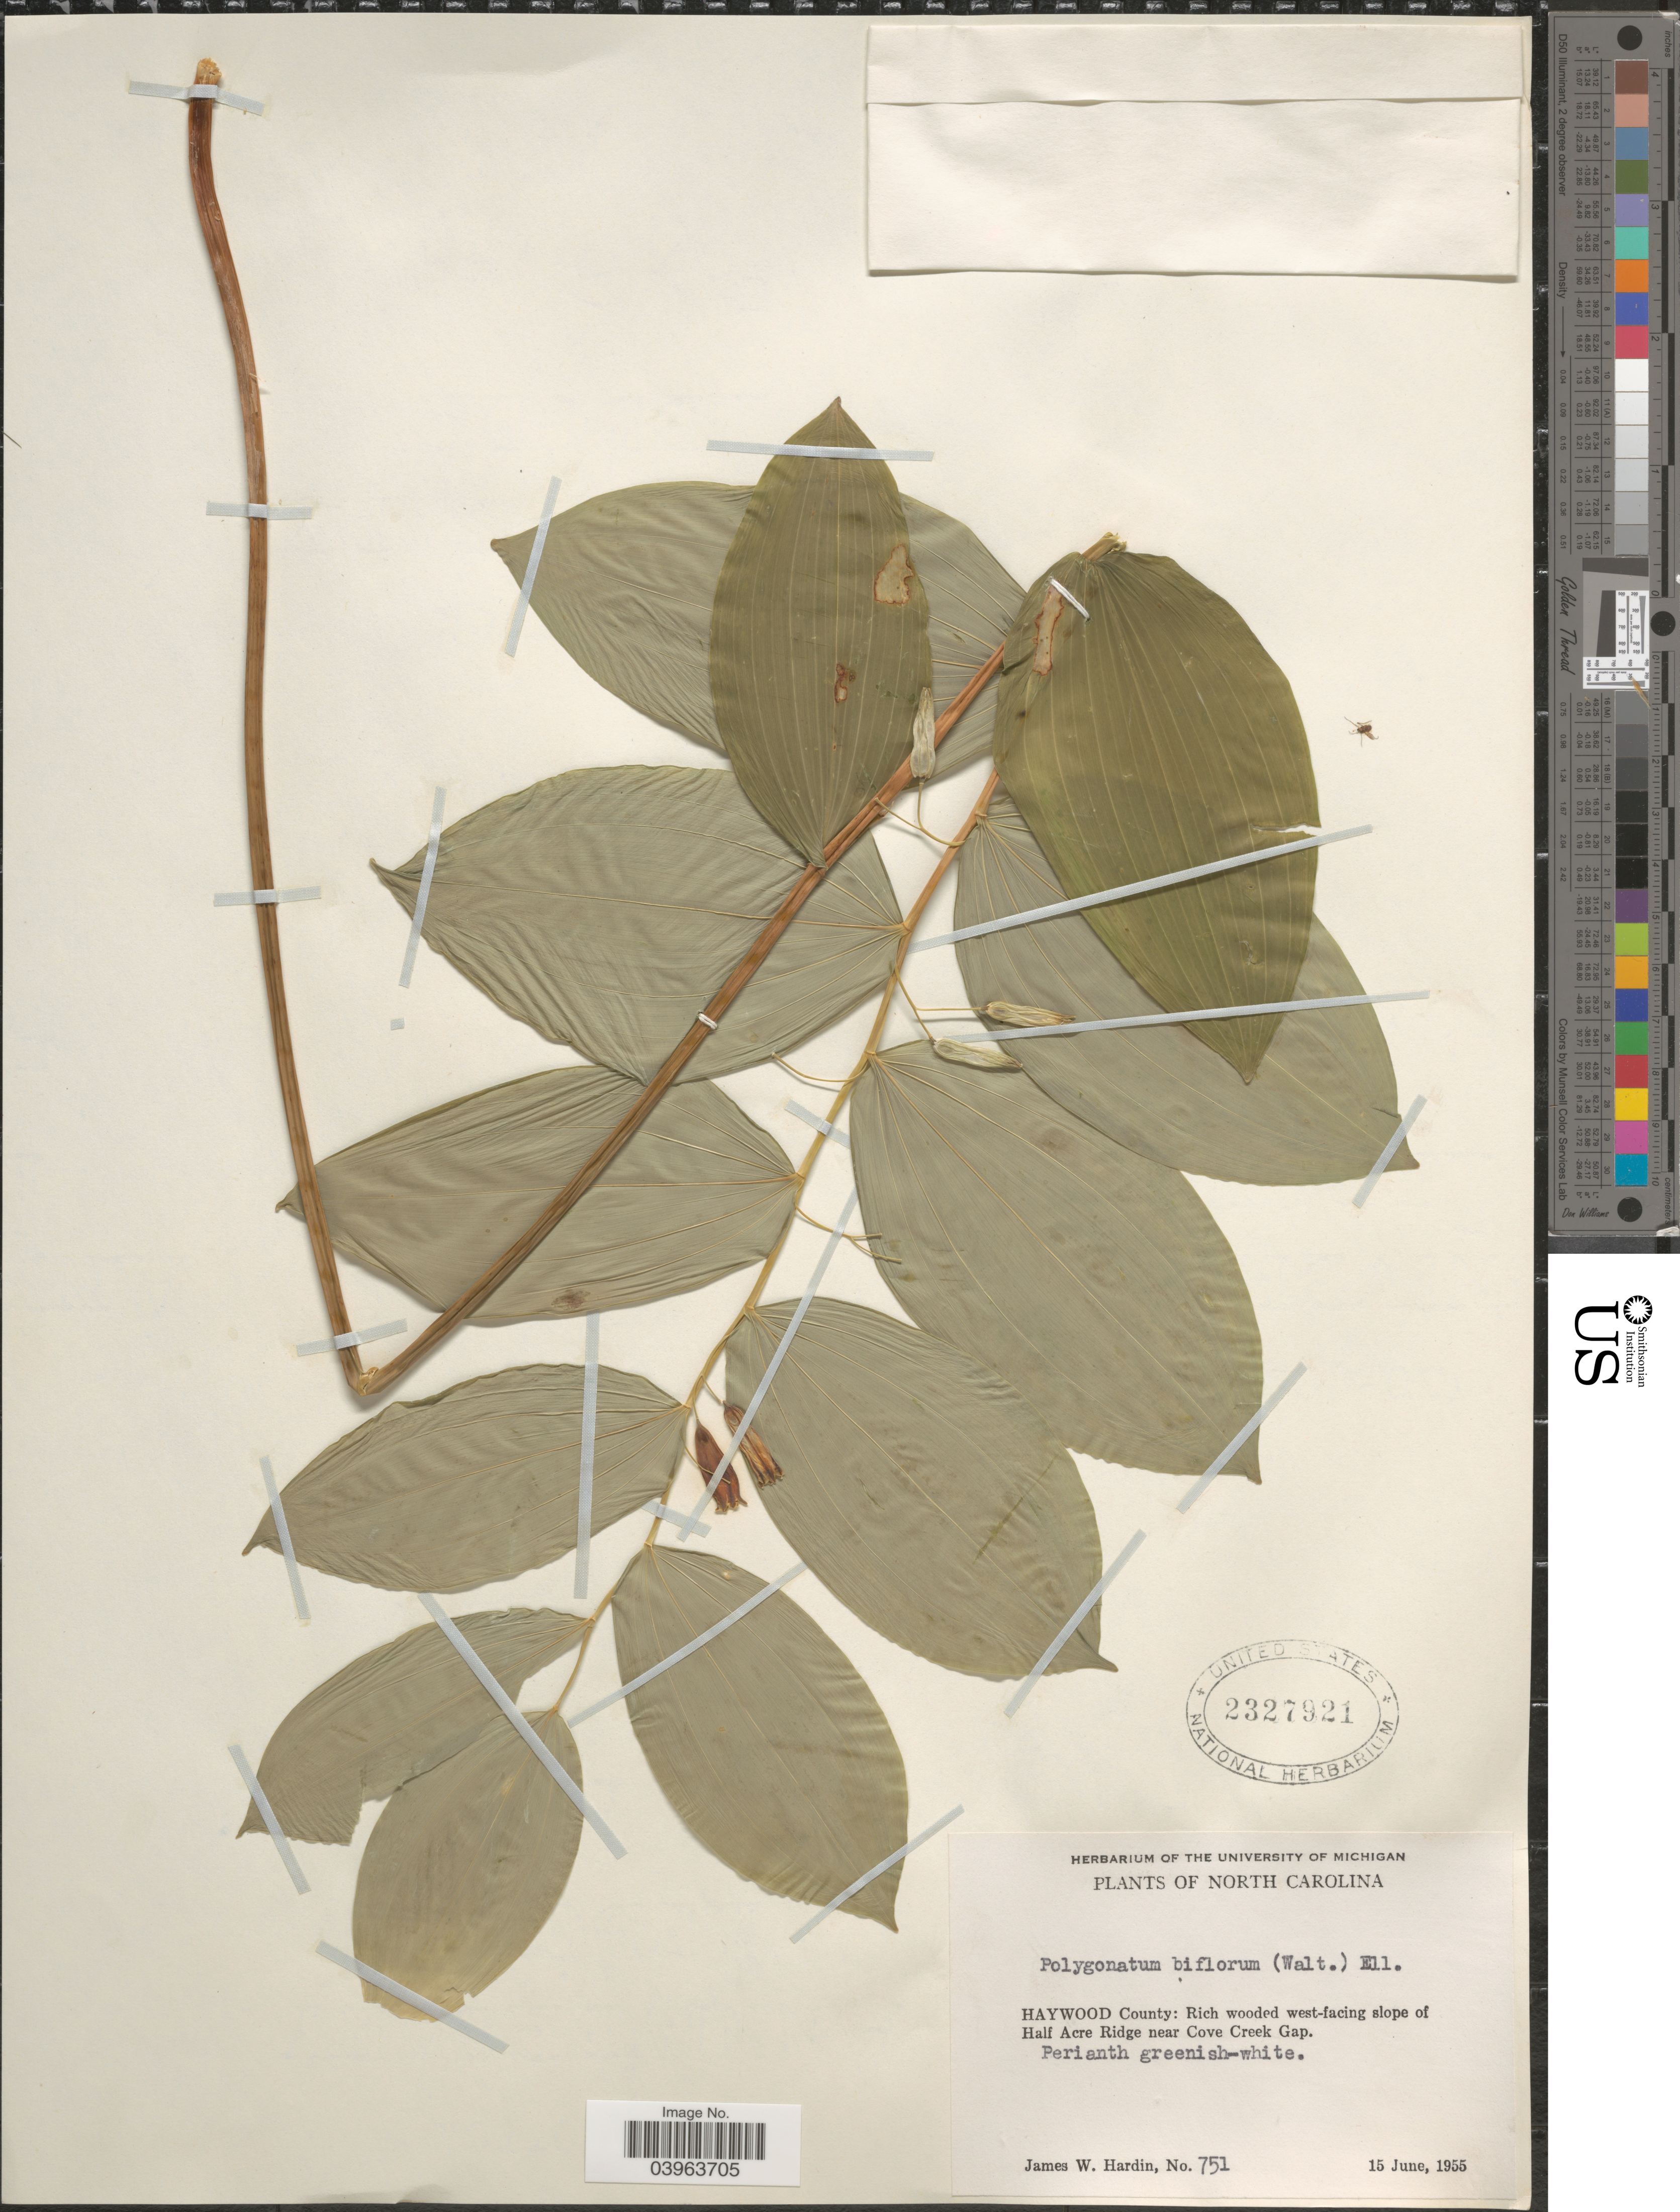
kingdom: Plantae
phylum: Tracheophyta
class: Liliopsida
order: Asparagales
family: Asparagaceae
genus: Polygonatum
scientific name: Polygonatum biflorum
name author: (Walter) Elliott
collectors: J. W. Hardin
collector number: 751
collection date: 1955-06-15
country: United States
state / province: North Carolina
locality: Haywood County: Rich wooded west-facing slope of Half Acre Ridge near Cove Creek Gap.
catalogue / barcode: US 2327921